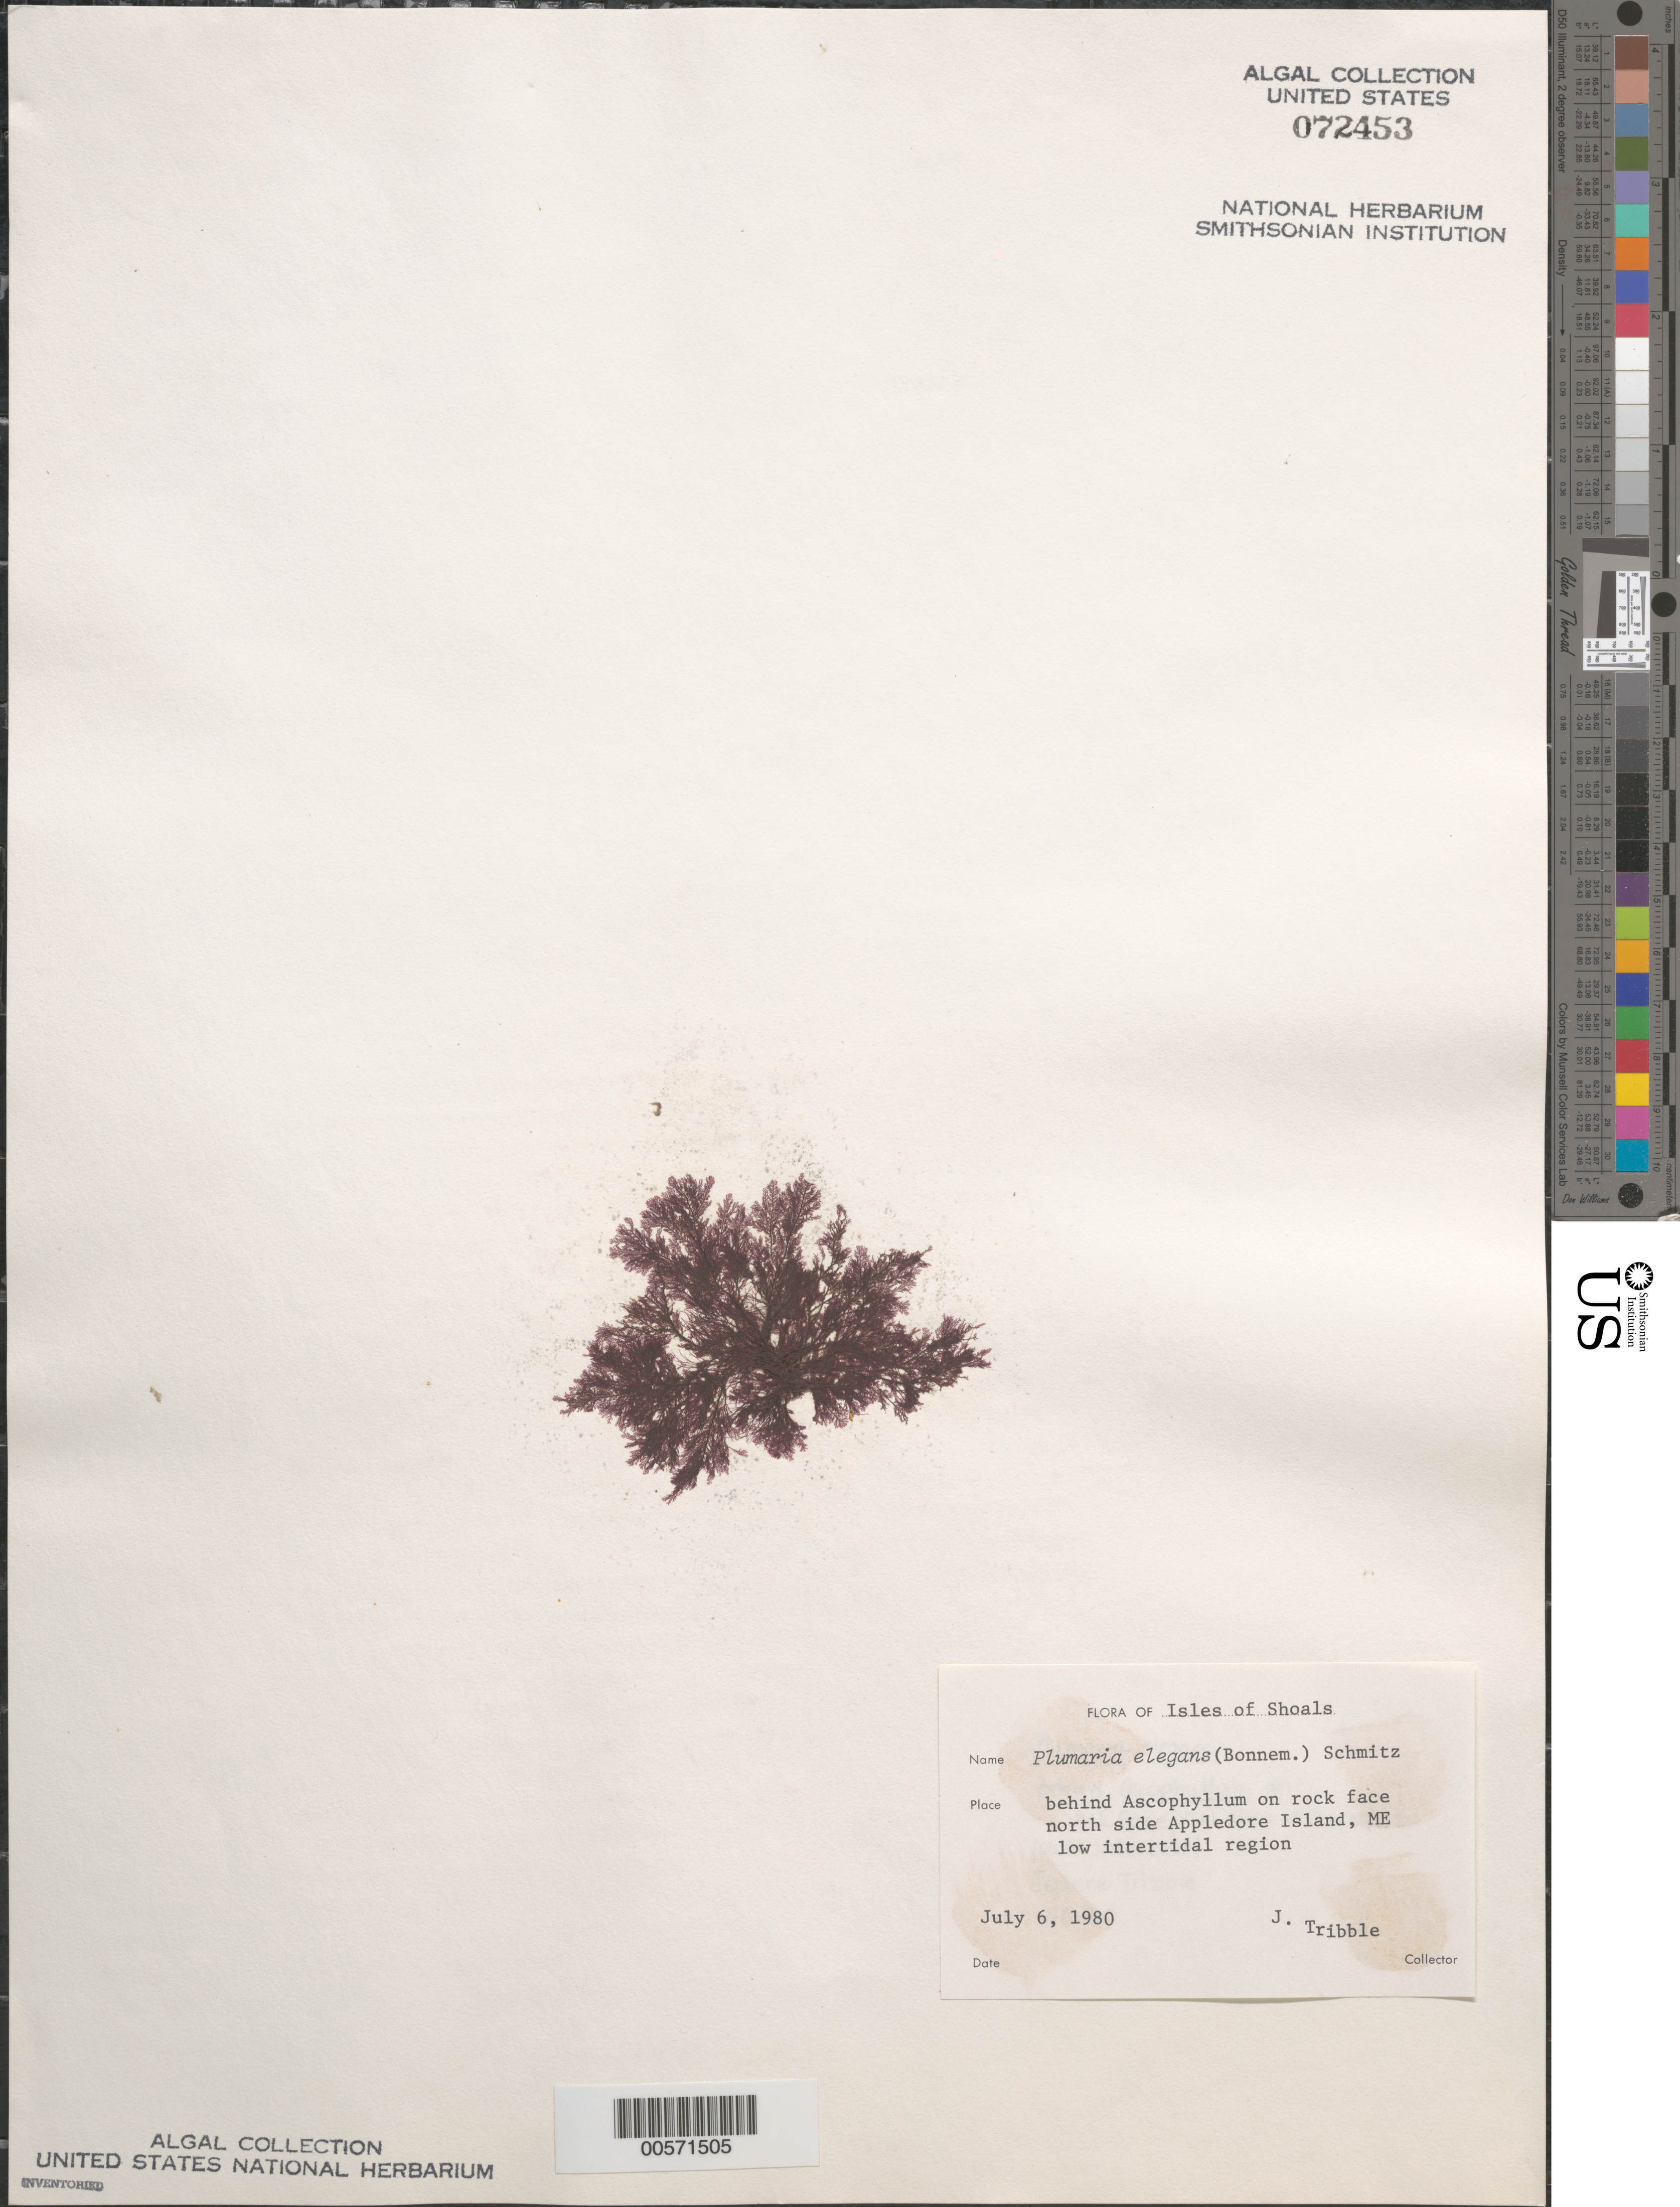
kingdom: Plantae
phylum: Rhodophyta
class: Florideophyceae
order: Ceramiales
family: Wrangeliaceae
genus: Plumaria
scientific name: Plumaria plumosa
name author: (Hudson) Kuntze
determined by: Algae name updating Project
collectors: J. Tribble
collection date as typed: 06 Jul 1980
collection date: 1980-07-06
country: United States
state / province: Maine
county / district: York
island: Appledore Island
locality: North end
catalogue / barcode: US 72453